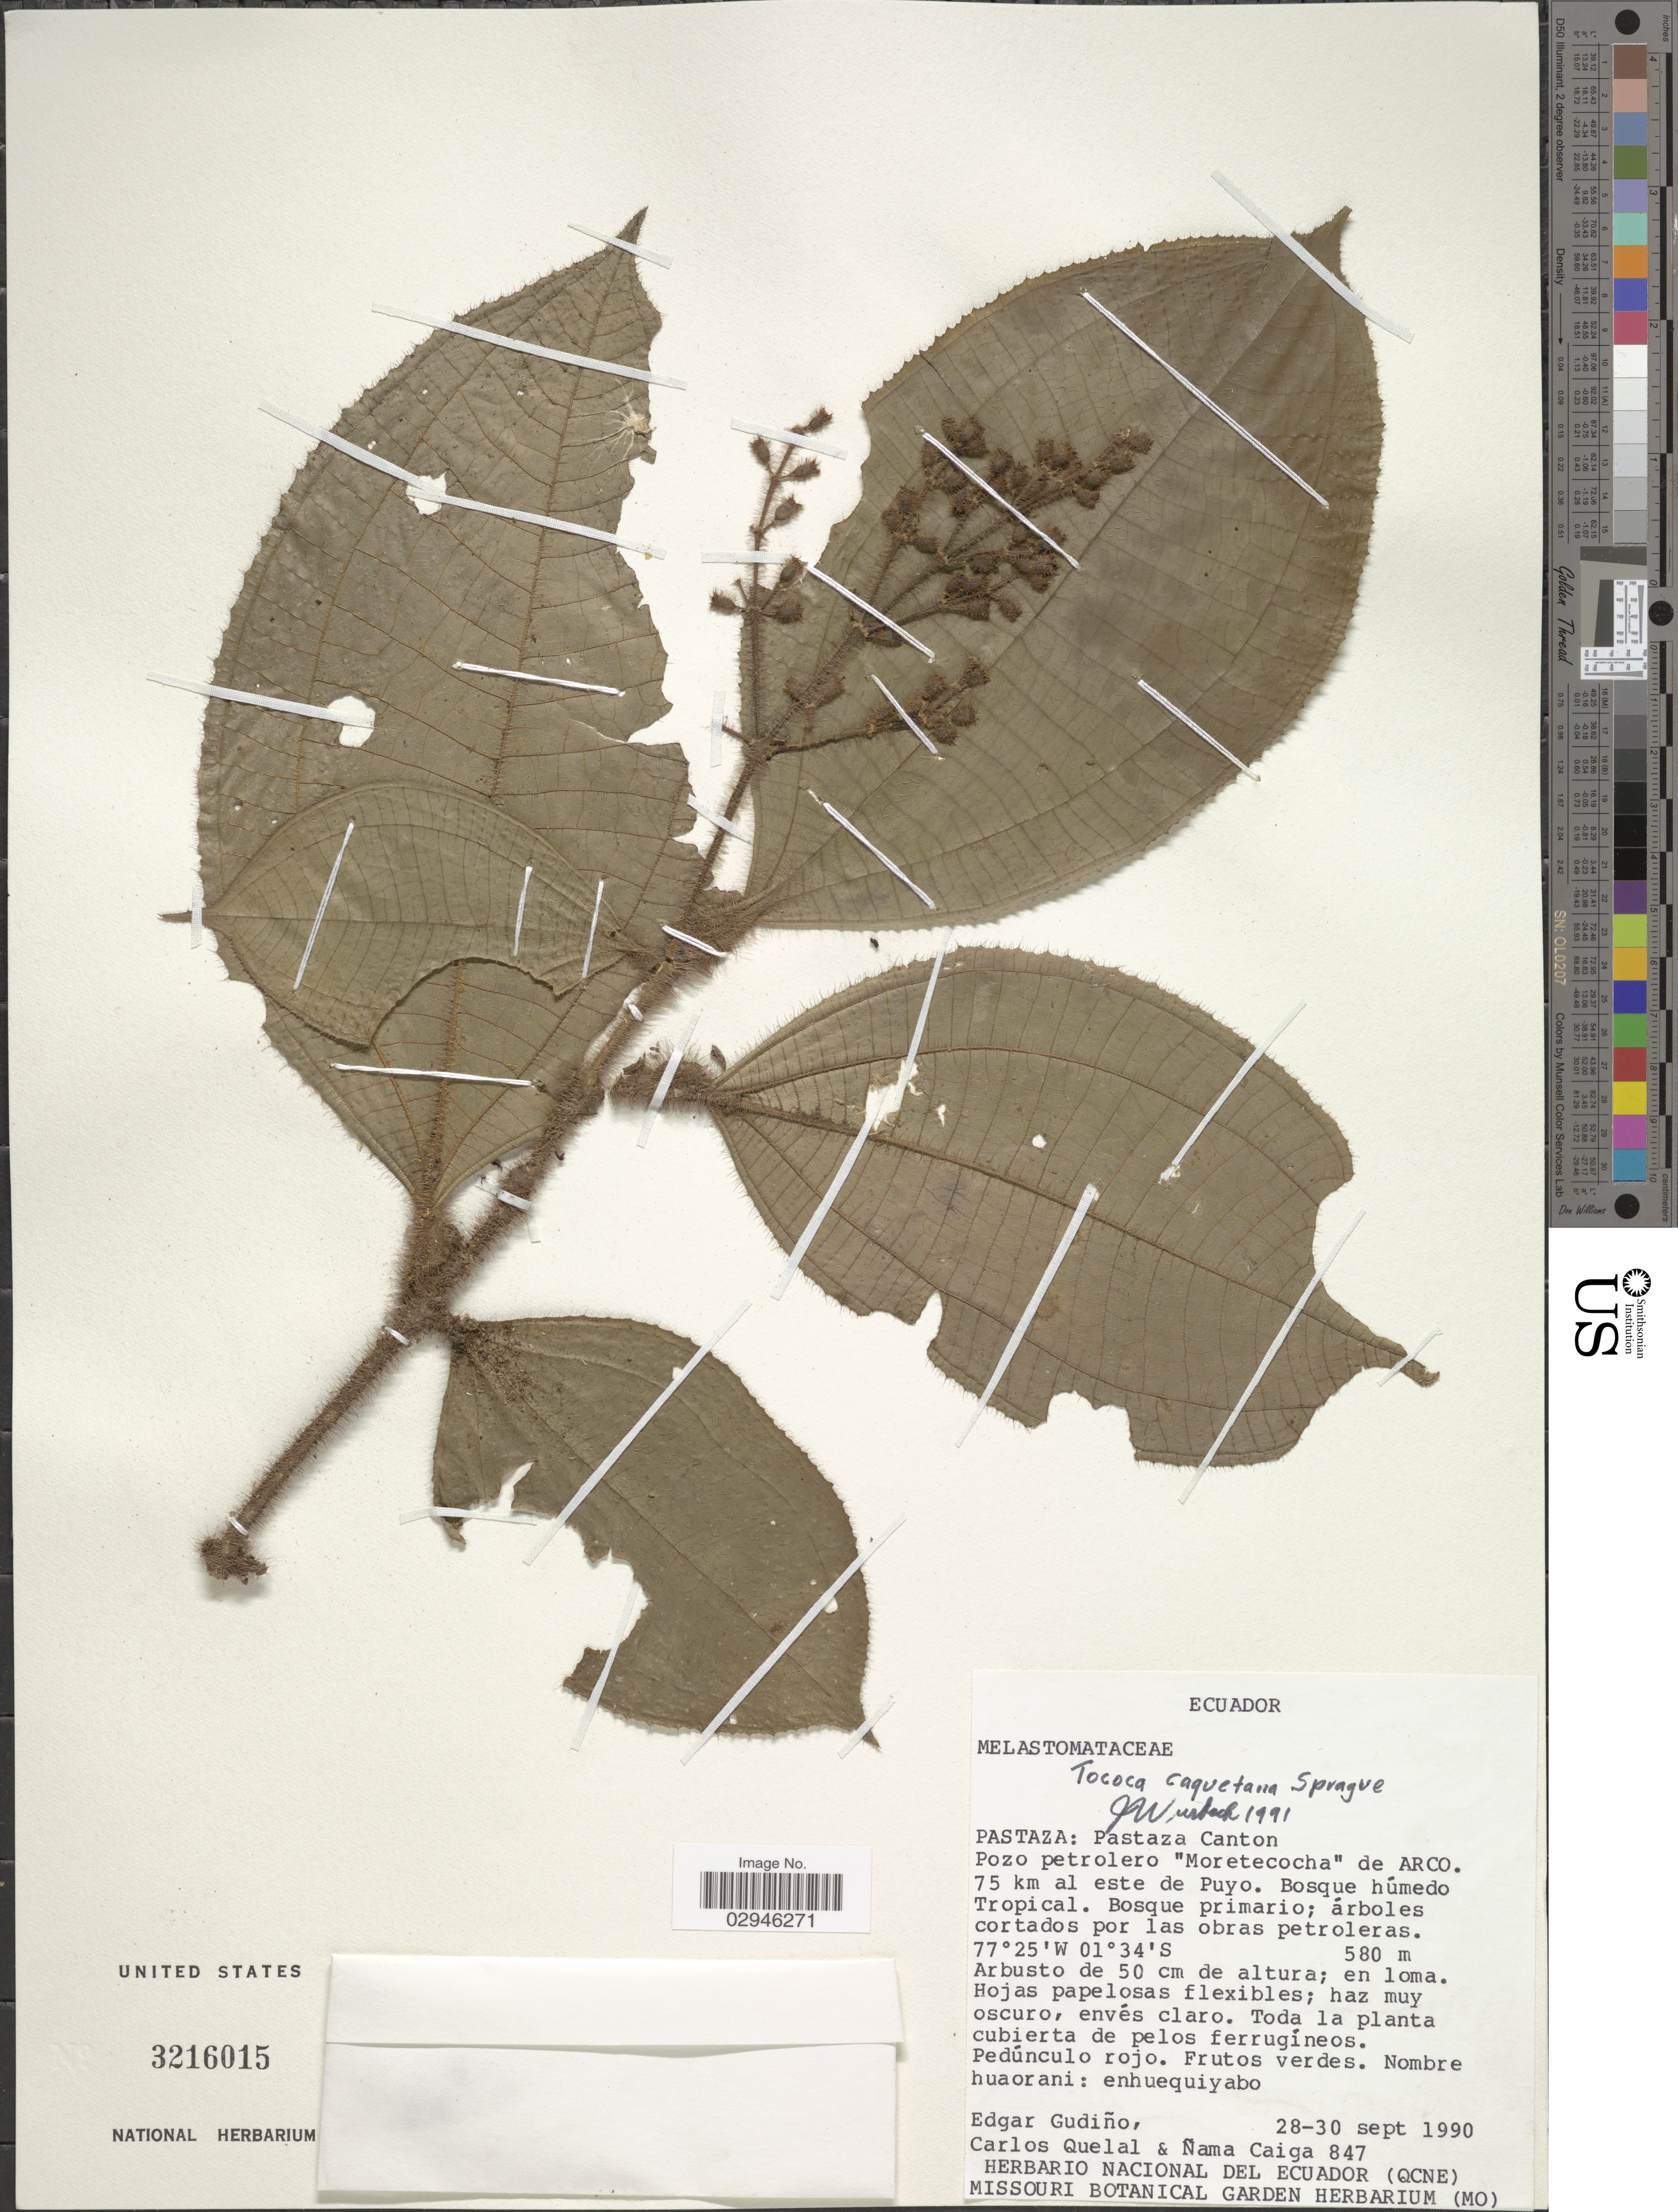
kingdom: Plantae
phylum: Tracheophyta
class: Magnoliopsida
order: Myrtales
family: Melastomataceae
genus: Tococa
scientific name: Tococa caquetana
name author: Sprague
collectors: E. Gudiño, C. Quelal & Ñ. Caiga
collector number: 847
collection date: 1990-09-28/1990-09-30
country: Ecuador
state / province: Pastaza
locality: Pastaza Canton. Pozo petrolero "Moretecocha" de ARCO. 75 km al este de Puyo.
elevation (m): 580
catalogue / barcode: US 3216015